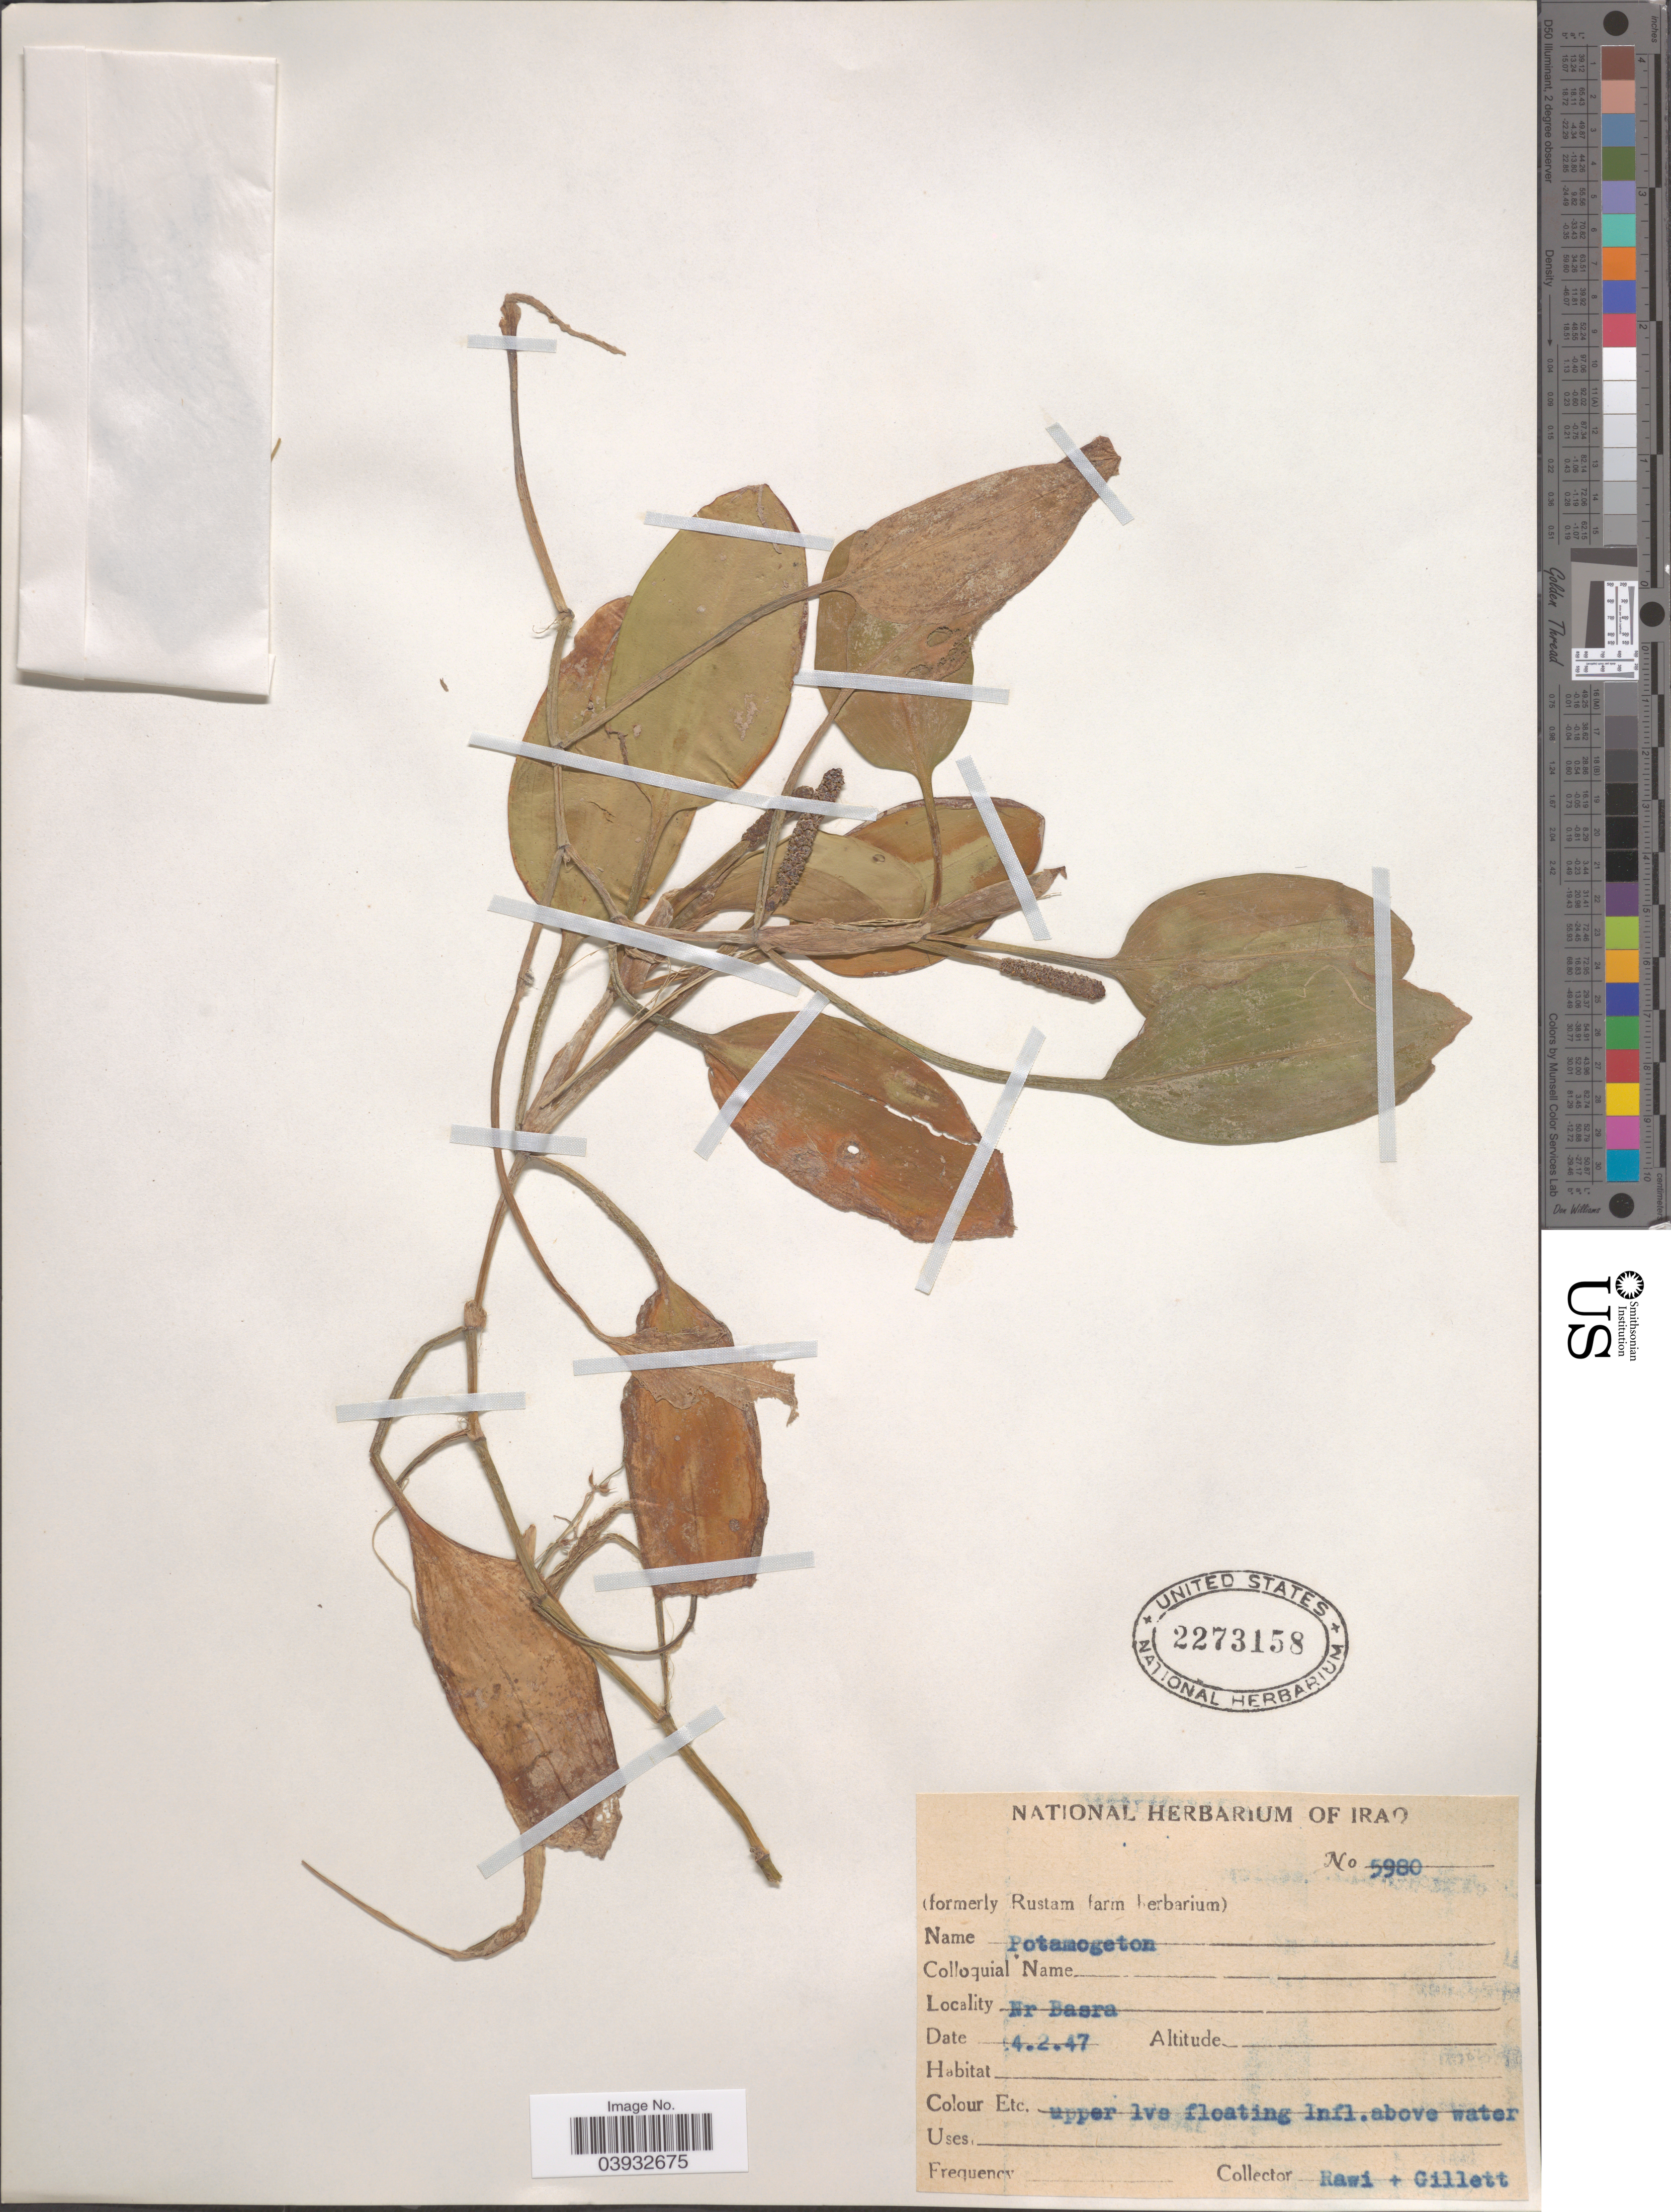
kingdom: Plantae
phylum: Tracheophyta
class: Liliopsida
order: Alismatales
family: Potamogetonaceae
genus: Potamogeton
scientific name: Potamogeton sp.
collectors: -. Rawi & Gillett, --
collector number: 5980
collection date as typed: Transcribed d/m/y: 14/2/47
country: Iraq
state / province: Al Basrah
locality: Nr. Basra.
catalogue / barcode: US 2273158